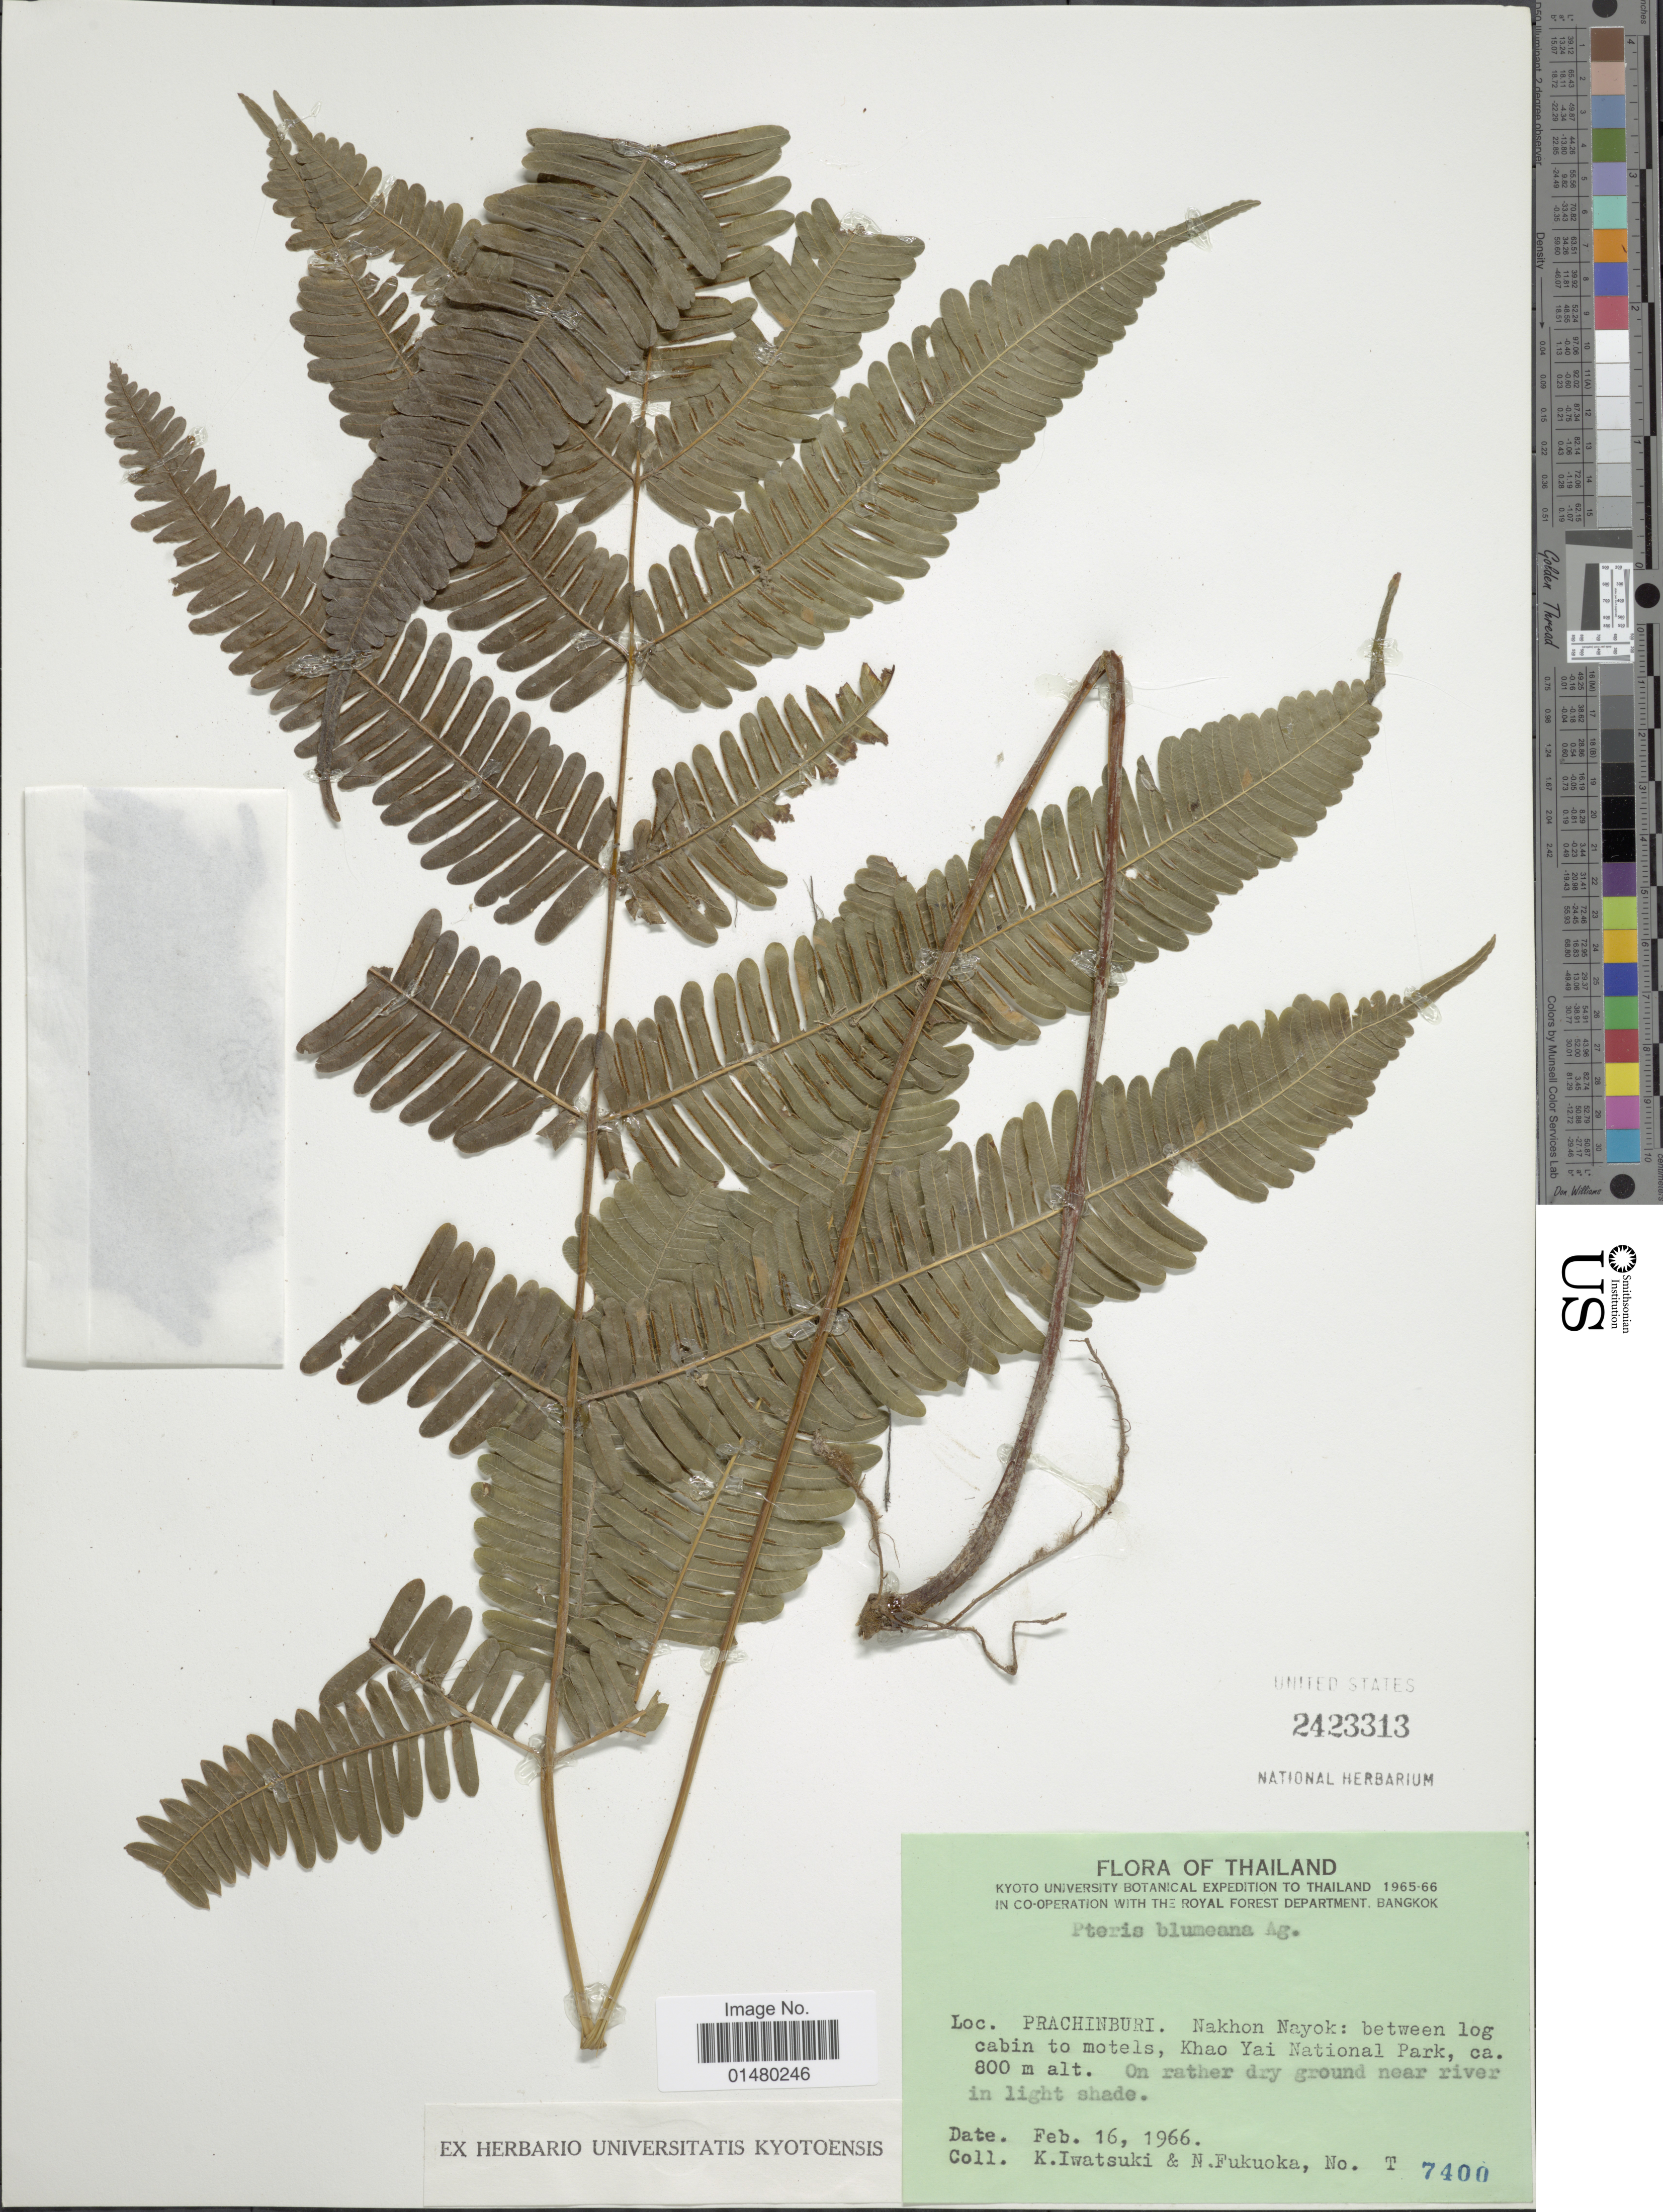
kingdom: Plantae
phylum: Tracheophyta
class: Polypodiopsida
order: Polypodiales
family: Pteridaceae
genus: Pteris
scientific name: Pteris blumeana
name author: J. Agardh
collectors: K. Iwatsuki & N. Fukuoka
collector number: T 7400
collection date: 1966-02-16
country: Thailand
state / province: Prachin Buri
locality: Nakhon Nayok: between log cabin to motels, Khao Yai National Park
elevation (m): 800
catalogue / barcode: US 2423313